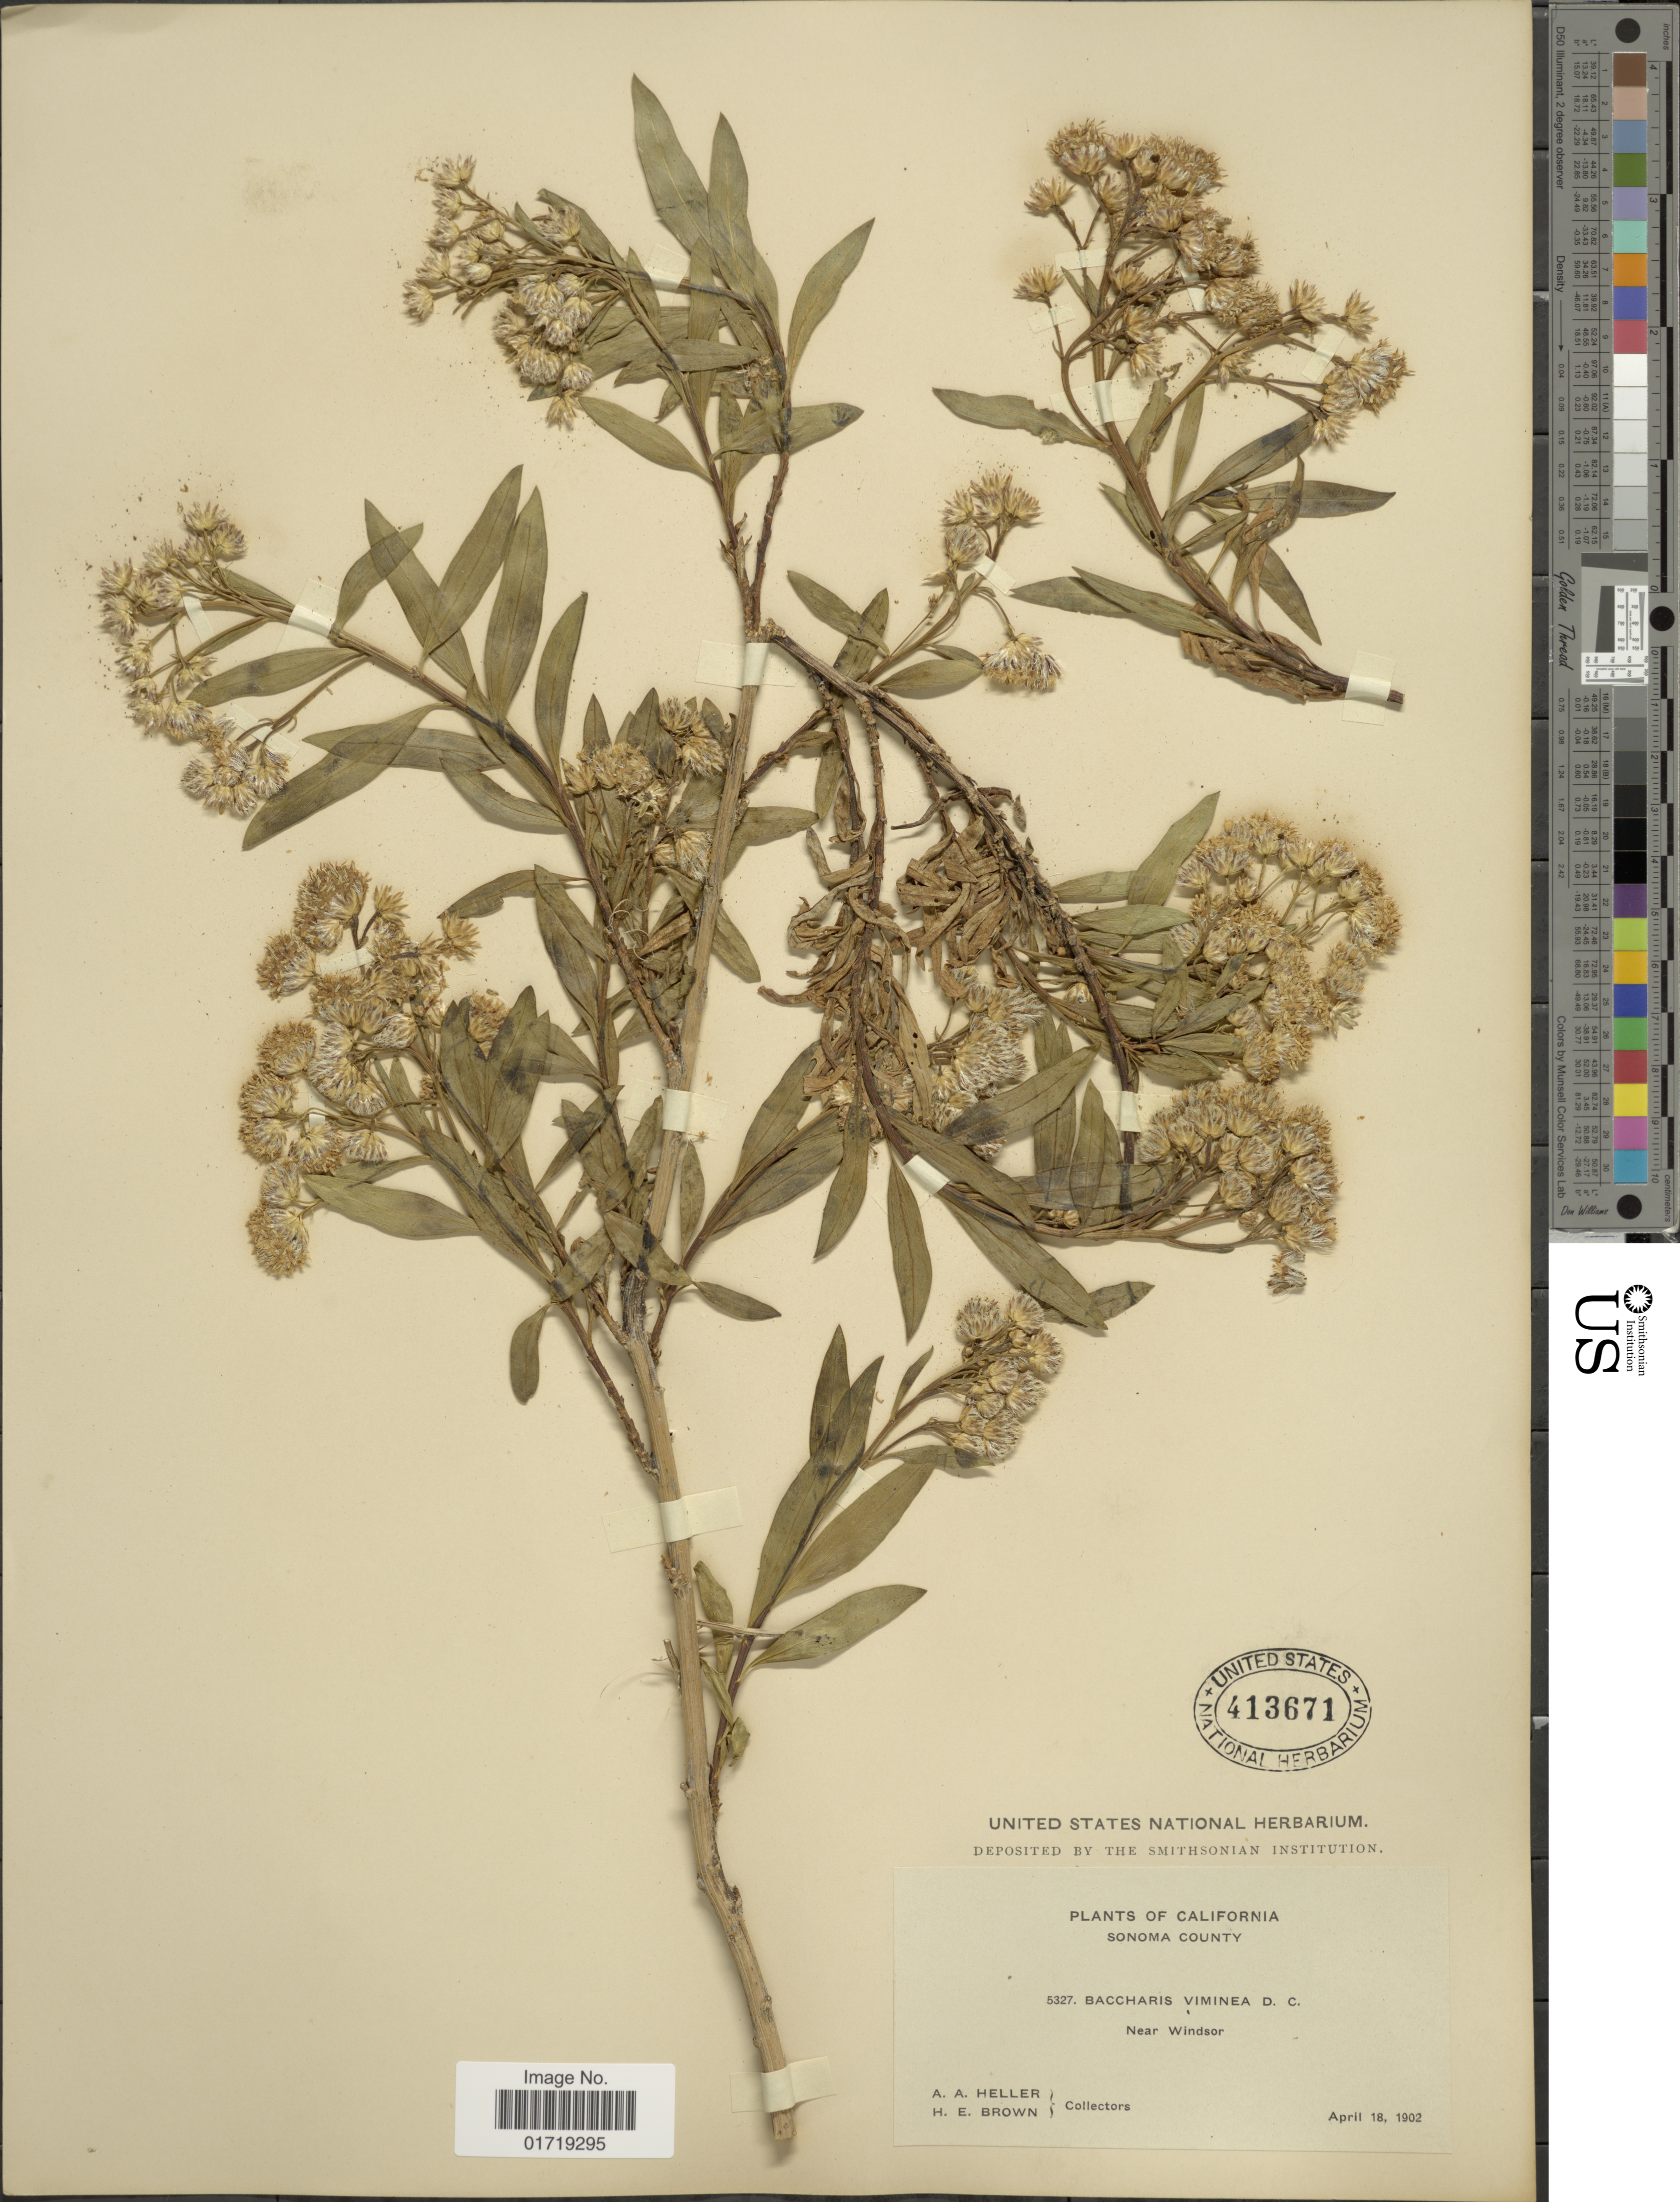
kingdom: Plantae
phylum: Tracheophyta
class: Magnoliopsida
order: Asterales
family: Asteraceae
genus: Baccharis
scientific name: Baccharis viminea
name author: DC.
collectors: A. A. Heller & H. E. Brown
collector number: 5327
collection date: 1902-04-18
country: United States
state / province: California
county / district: Sonoma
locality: Sonoma County, Near Windsor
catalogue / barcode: US 413671